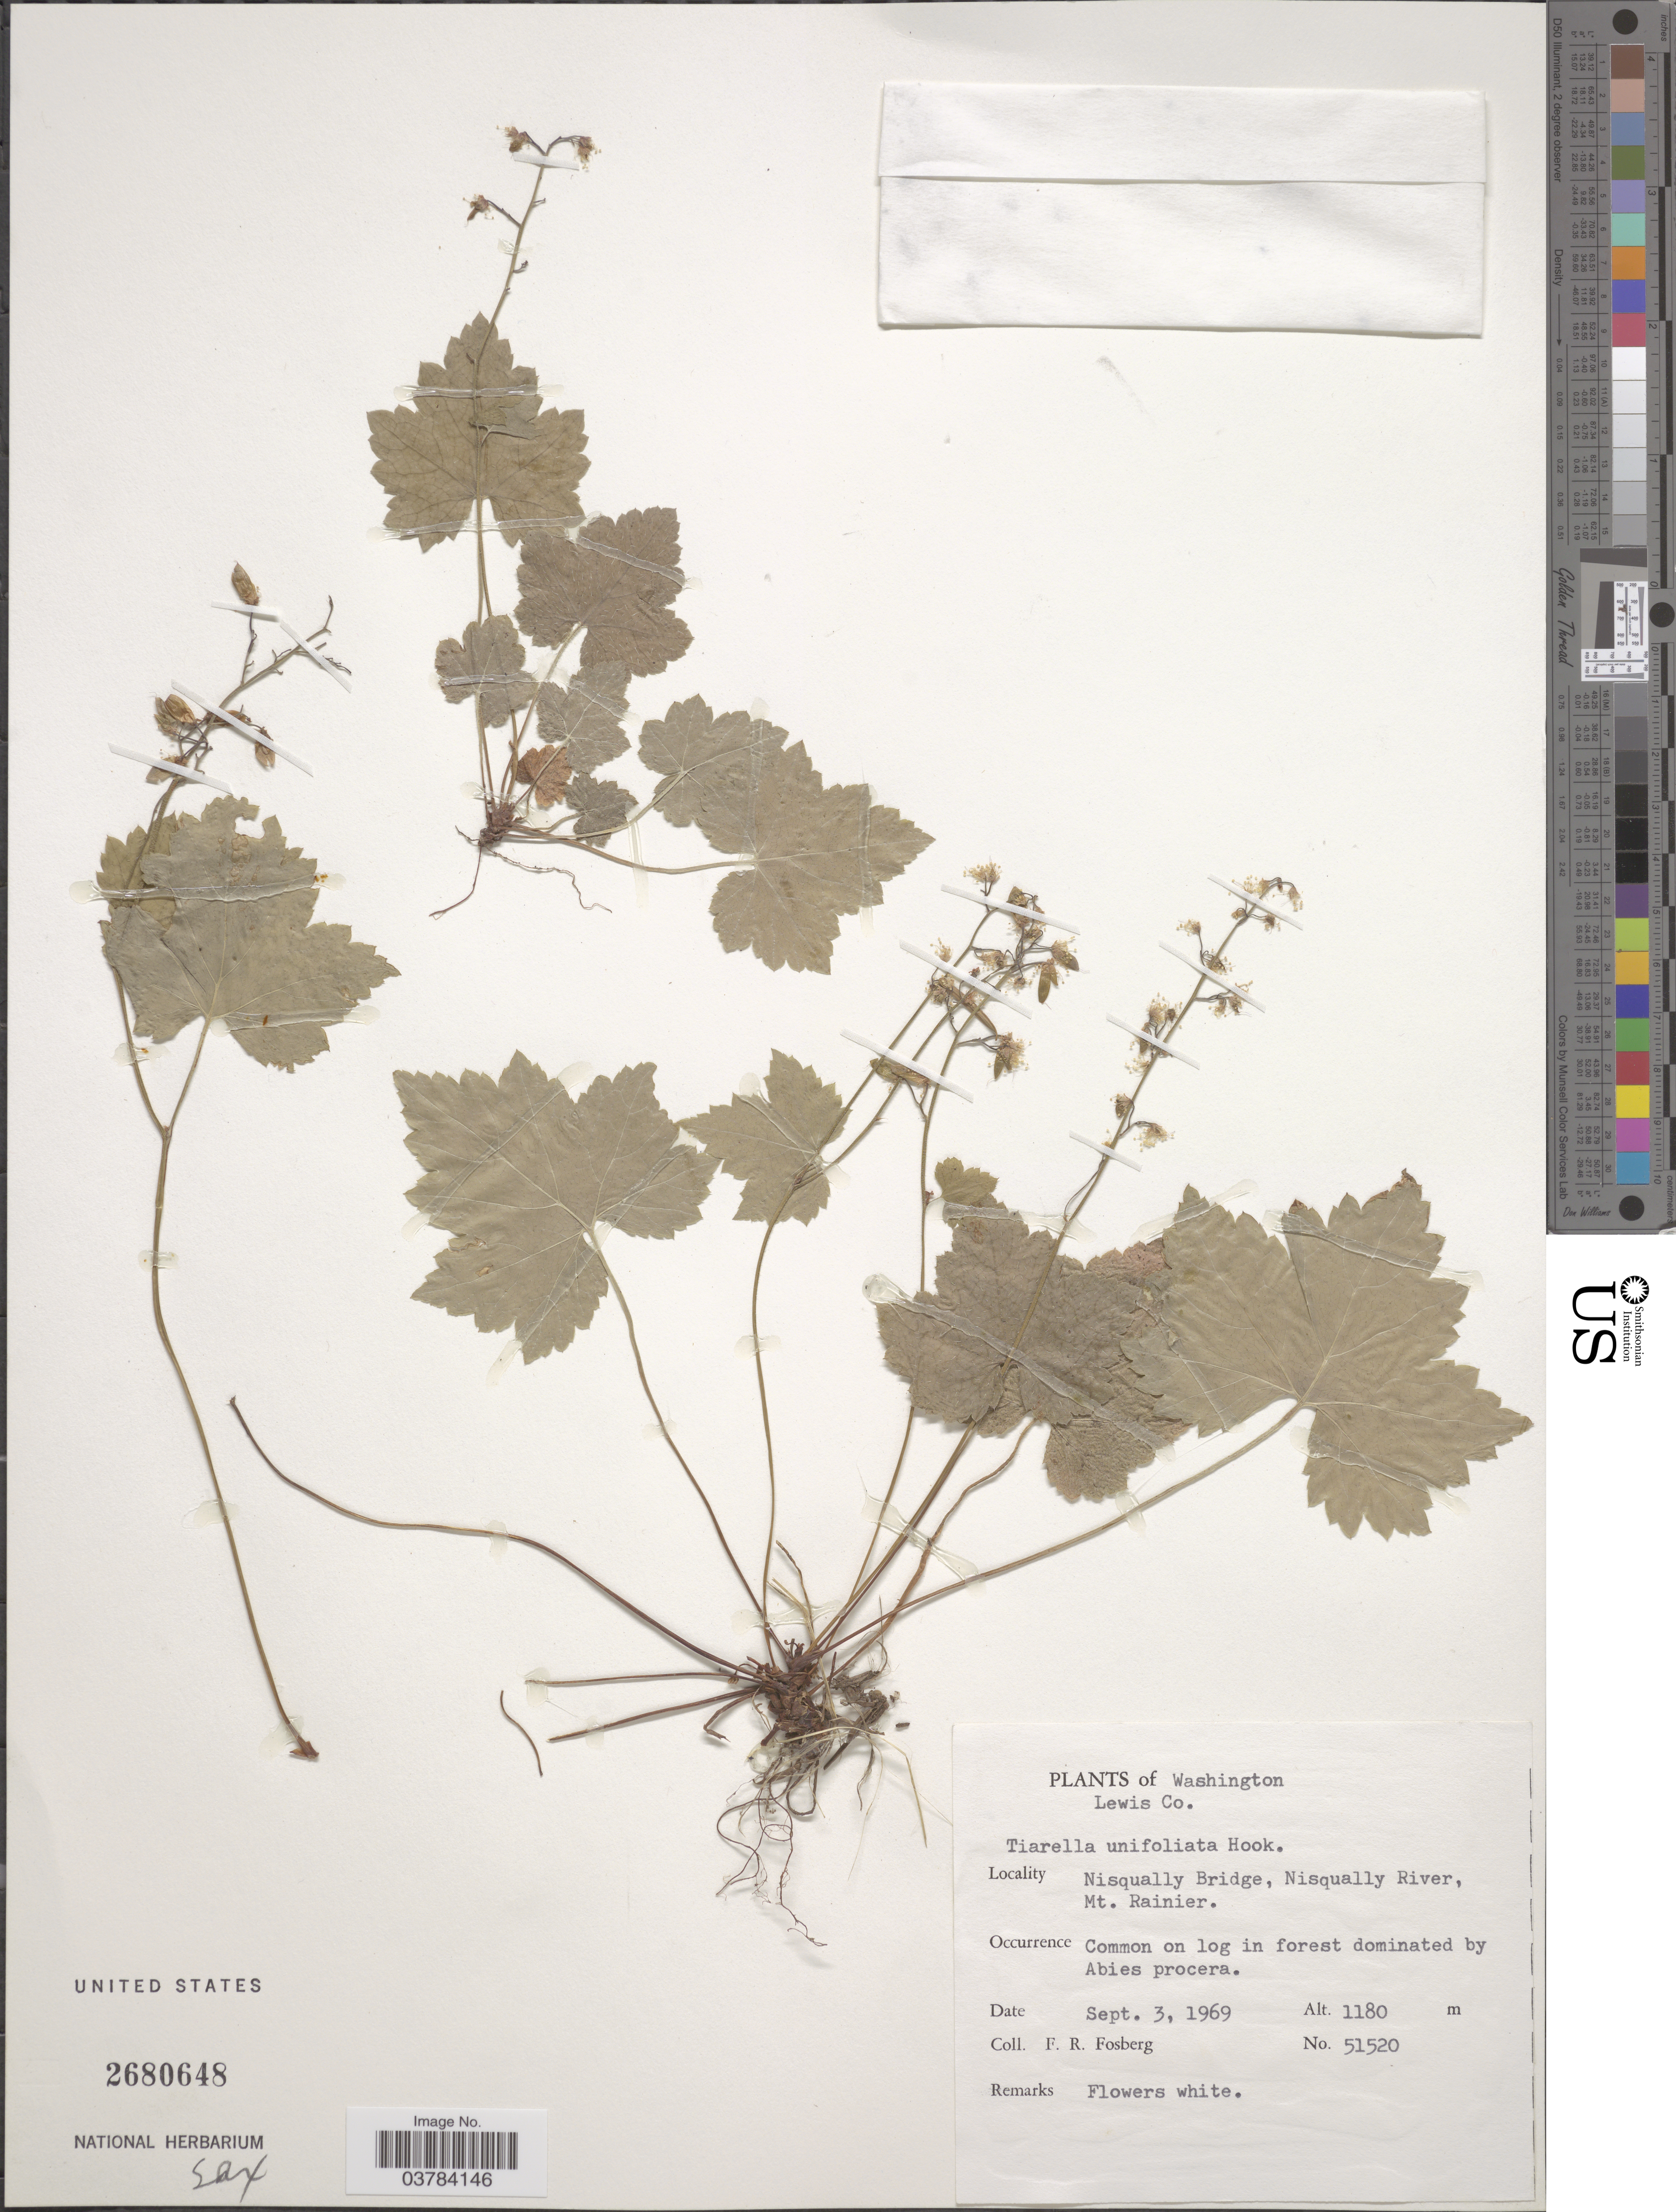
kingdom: Plantae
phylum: Tracheophyta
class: Magnoliopsida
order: Saxifragales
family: Saxifragaceae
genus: Tiarella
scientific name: Tiarella unifoliata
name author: Hook.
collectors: F. R. Fosberg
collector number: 51520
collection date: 1969-09-03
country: United States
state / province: Washington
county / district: Lewis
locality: Lewis Co. Nisqually Bridge, Nisqually River, Mt. Rainier.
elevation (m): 1180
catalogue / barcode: US 2680648